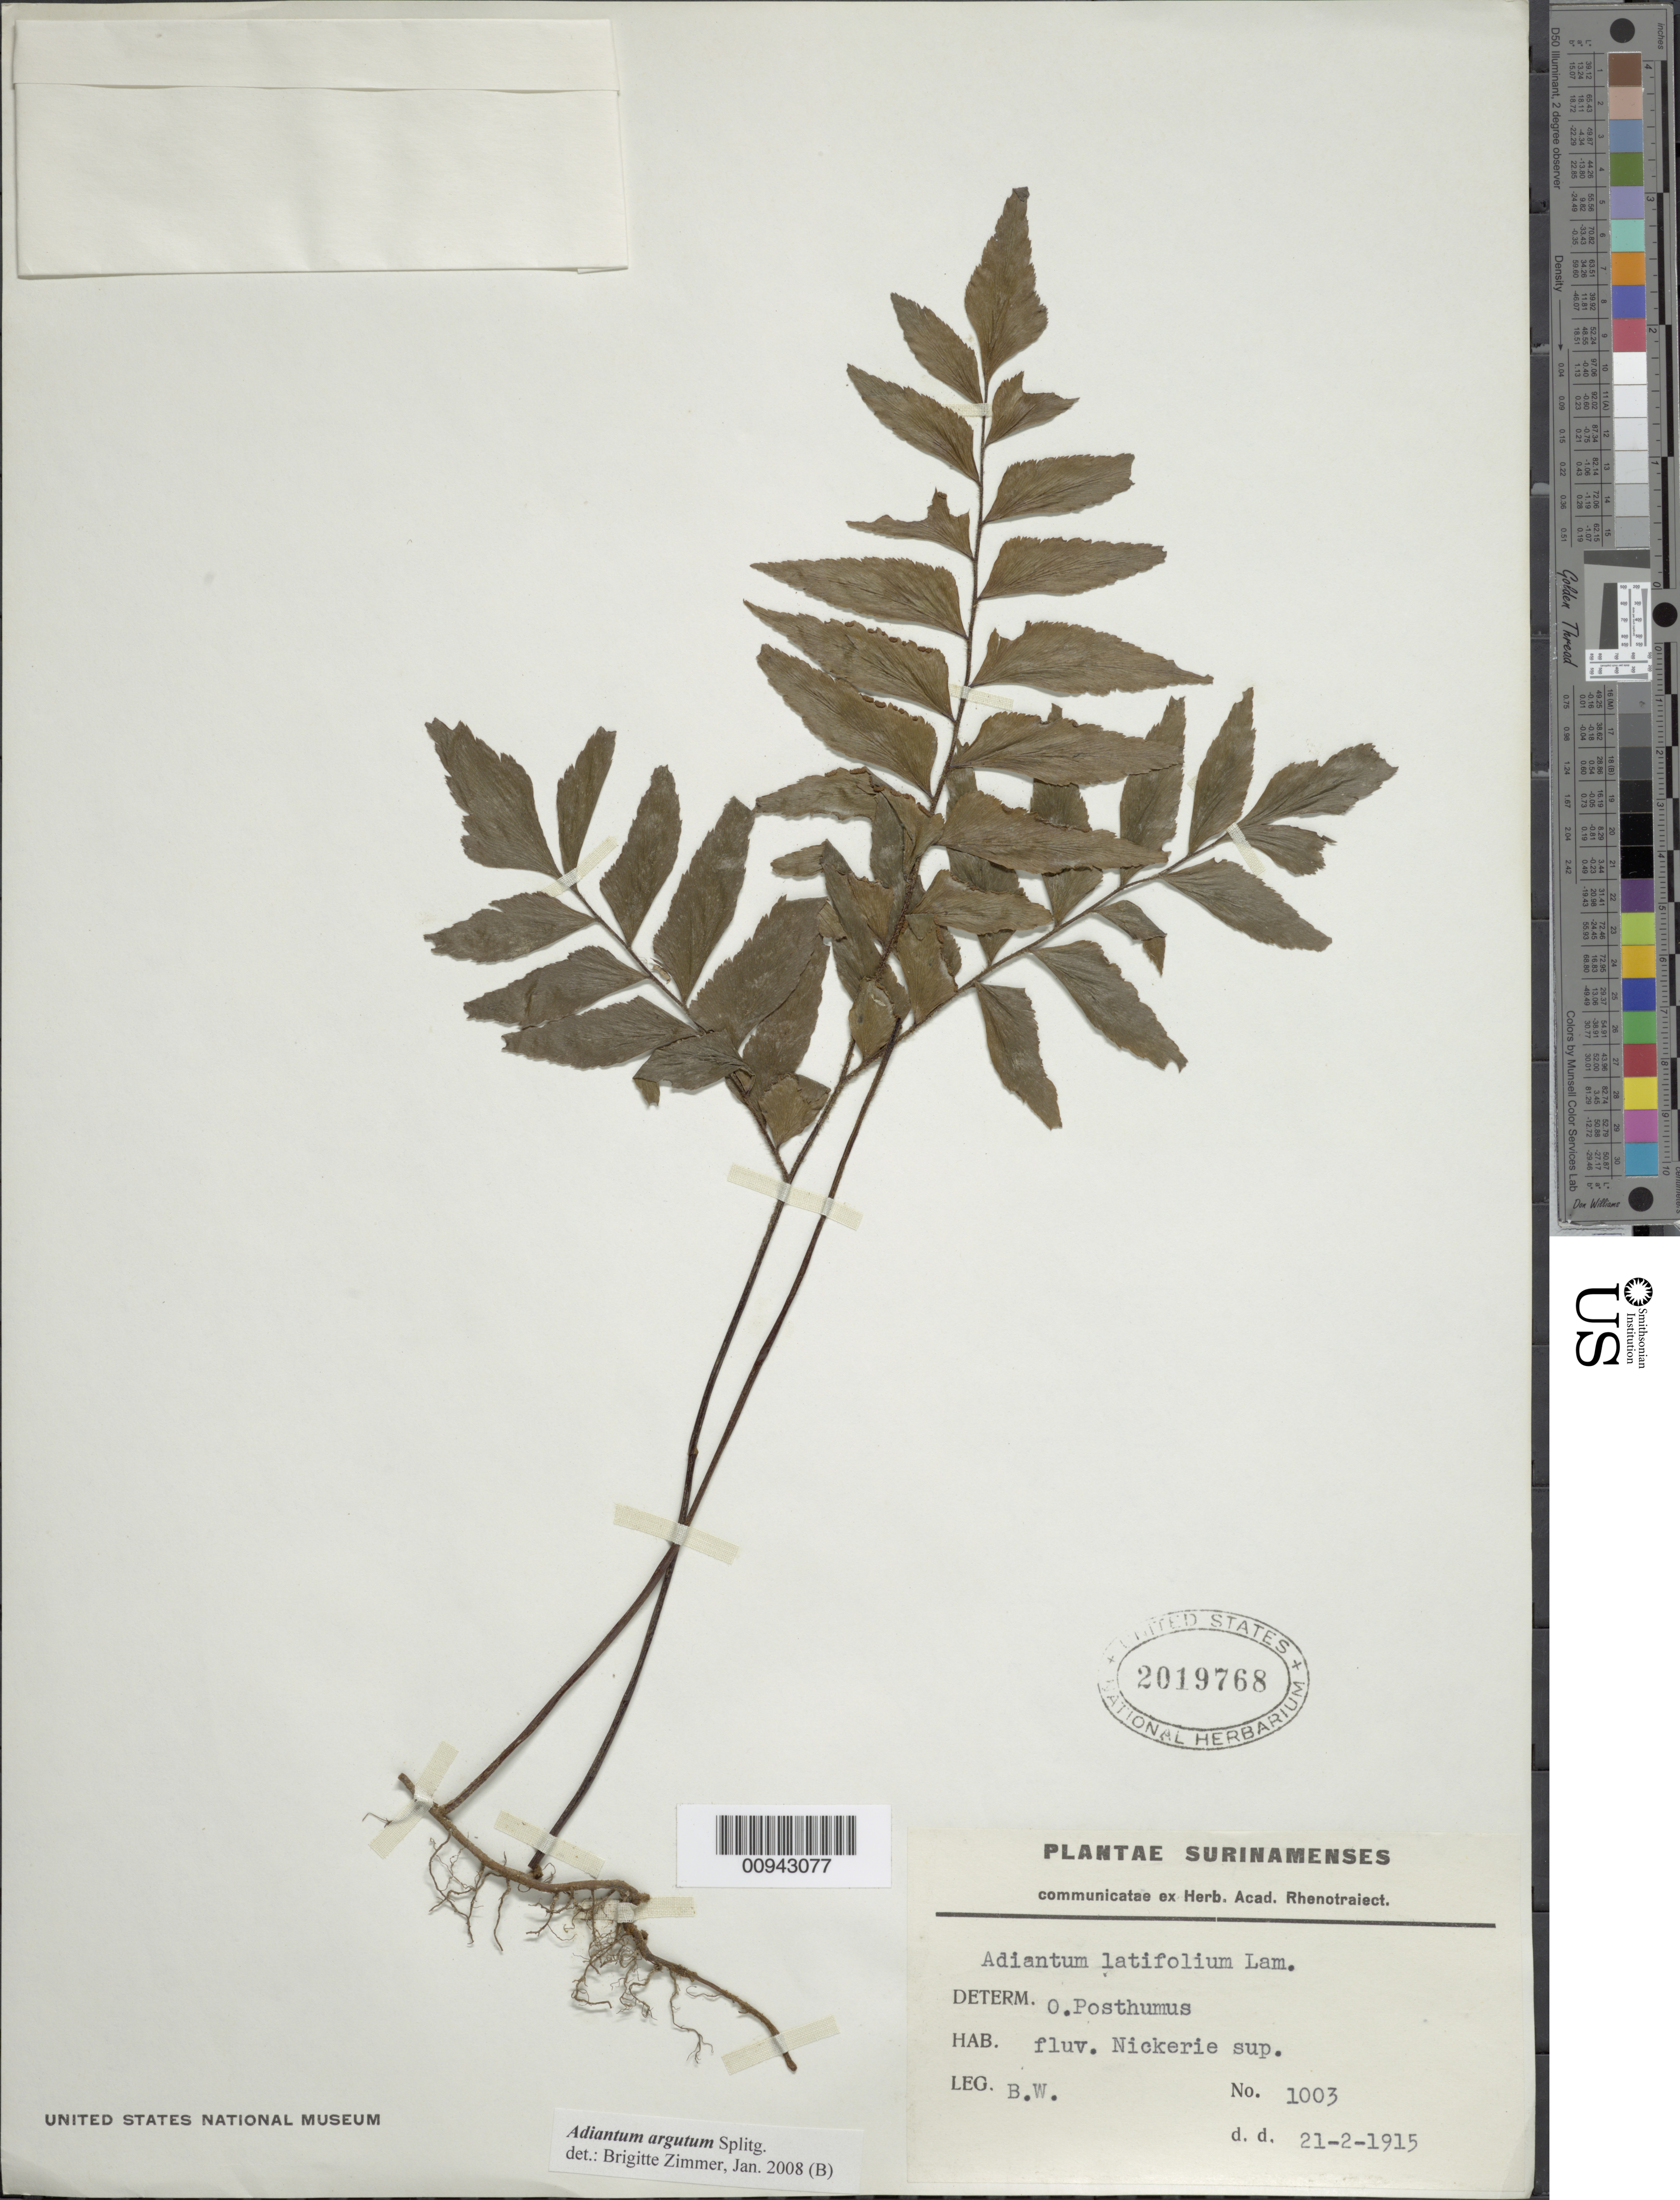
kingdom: Plantae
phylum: Tracheophyta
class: Polypodiopsida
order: Polypodiales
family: Pteridaceae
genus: Adiantum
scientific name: Adiantum argutum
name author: Splitg.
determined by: Zimmer, B.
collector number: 1003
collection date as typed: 21-Feb-15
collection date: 1915-02-21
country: Suriname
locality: Fluv. Nickerie sup.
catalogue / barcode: US 2019768